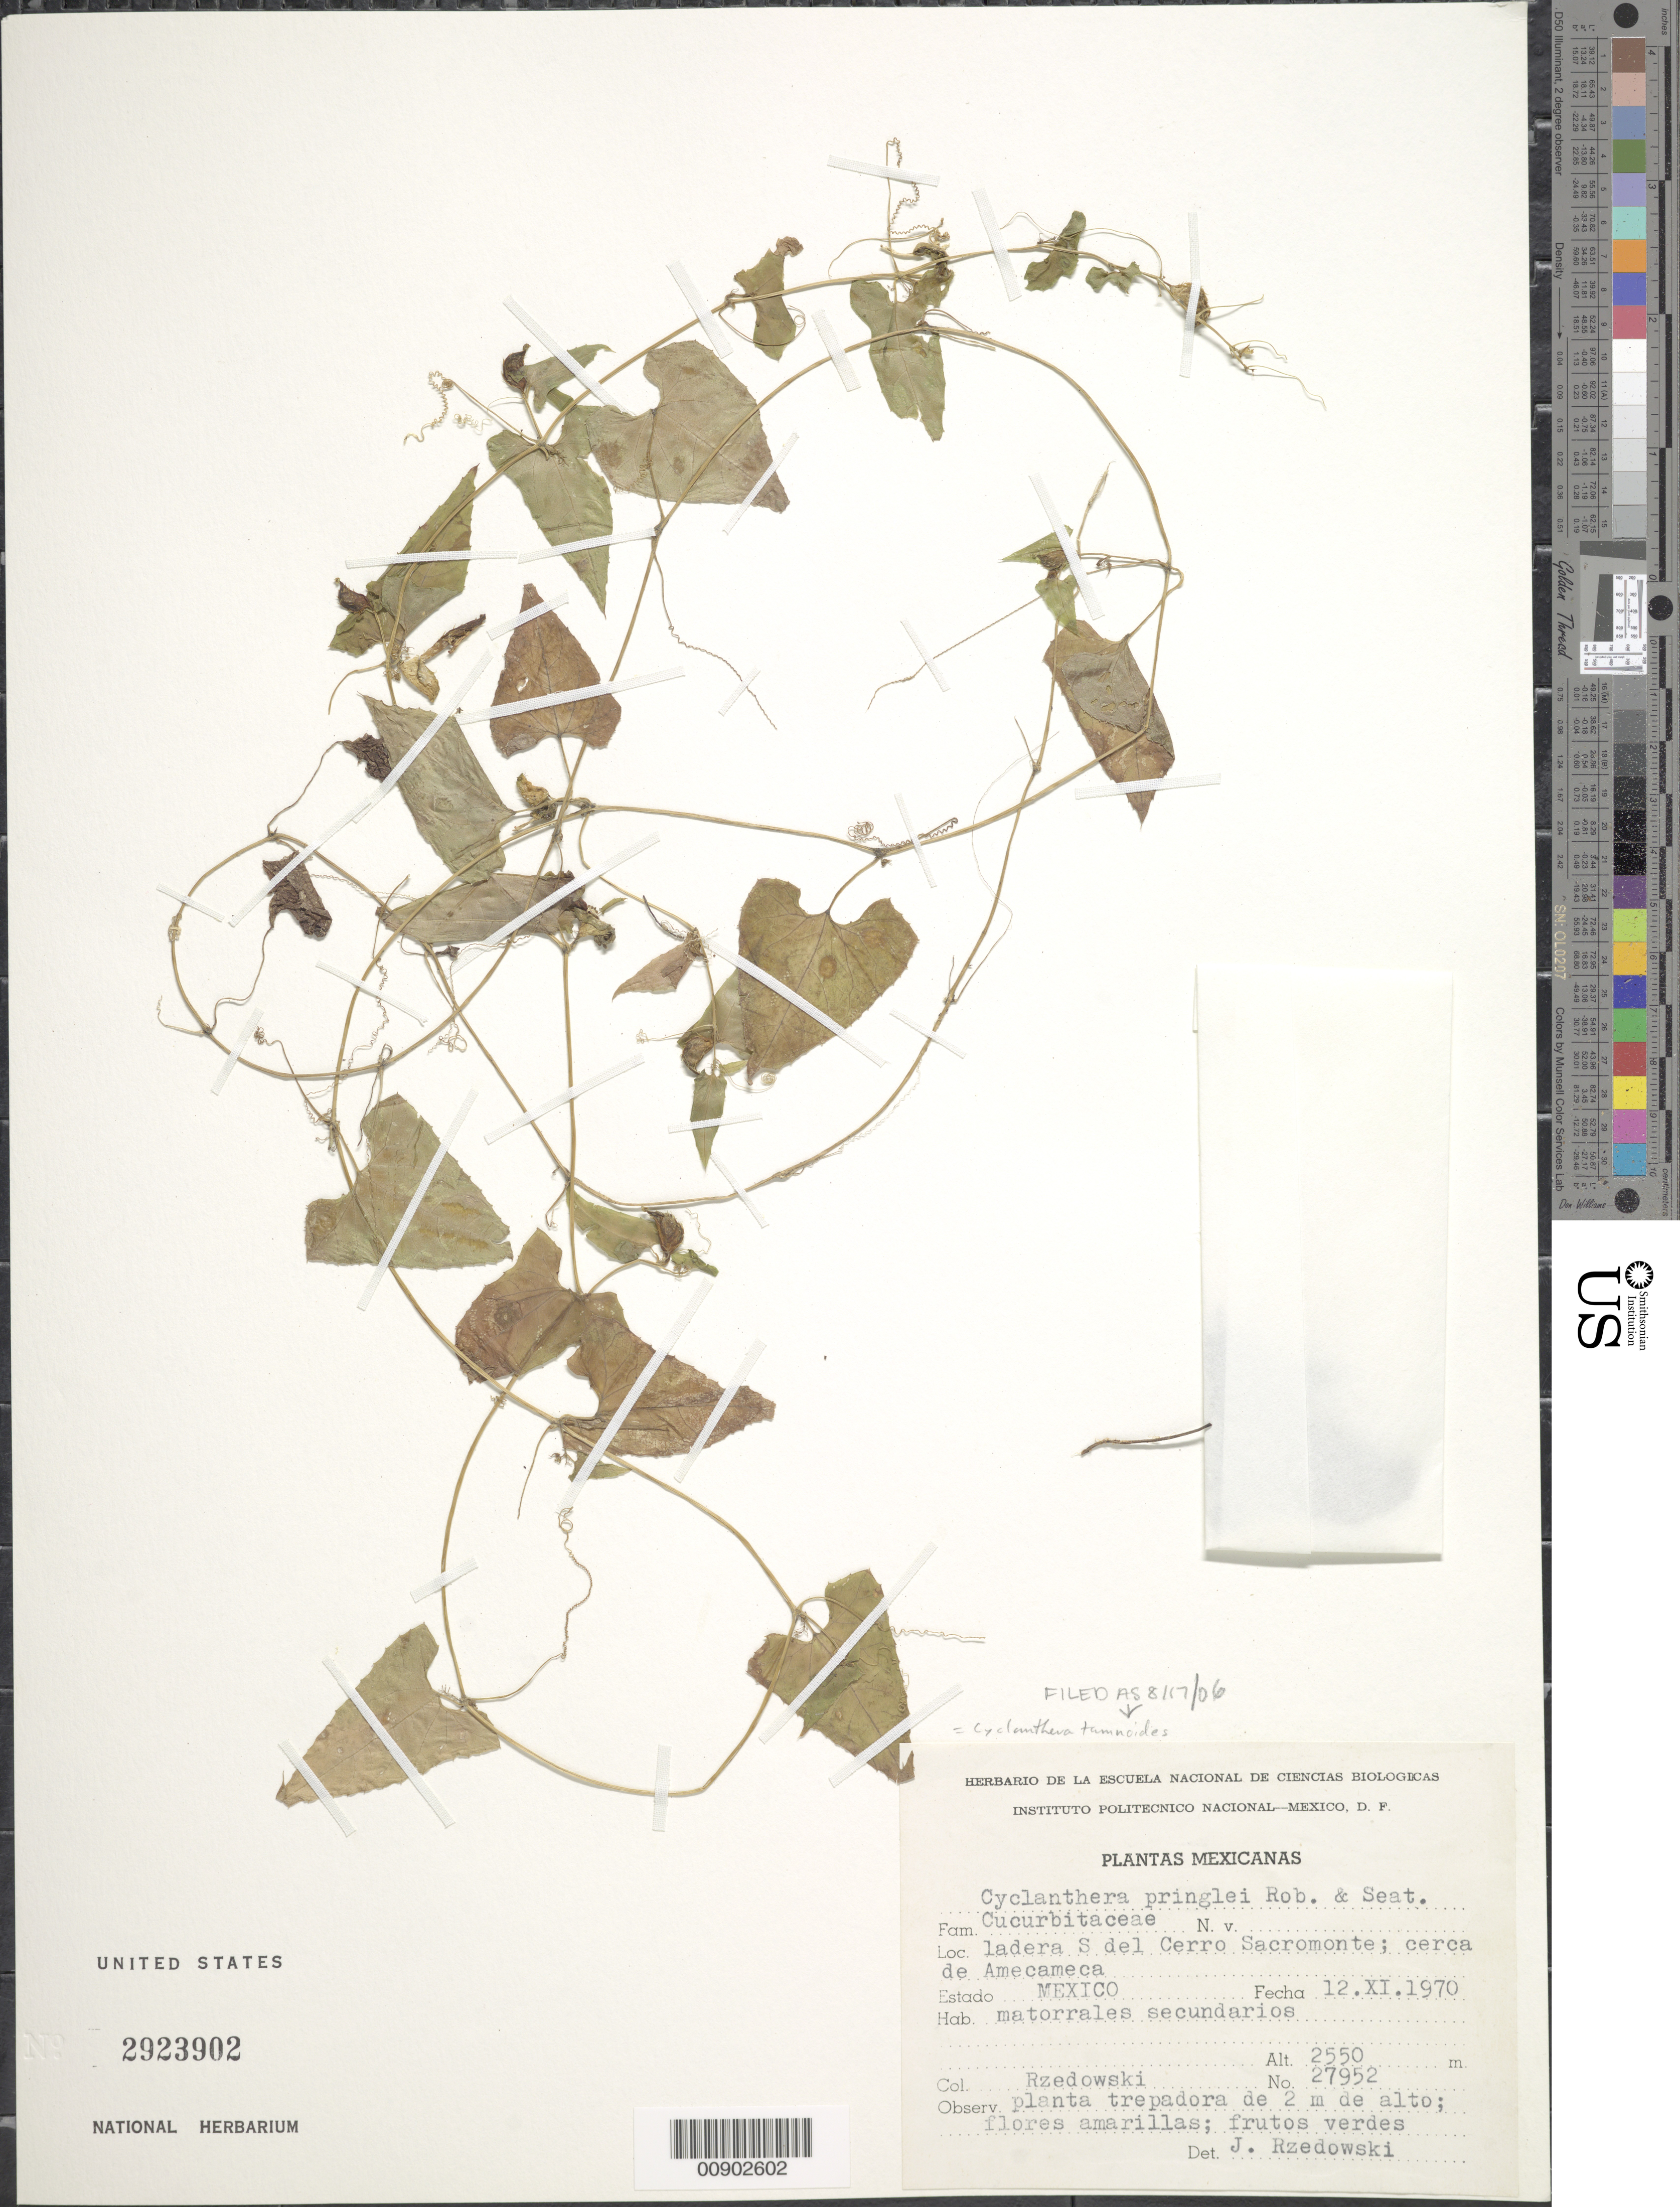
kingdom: Plantae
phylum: Tracheophyta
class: Magnoliopsida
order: Cucurbitales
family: Cucurbitaceae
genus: Cyclanthera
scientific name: Cyclanthera tamnoides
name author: (Willd.) Cogn.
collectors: J. Rzedowski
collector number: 27952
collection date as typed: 12 Nov 1970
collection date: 1970-11-12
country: Mexico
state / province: México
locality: Ladera S del Cerro Sacromonte; cerca de Amecameca, Estado de México.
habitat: Matorrales secundarios.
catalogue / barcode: US 2923902